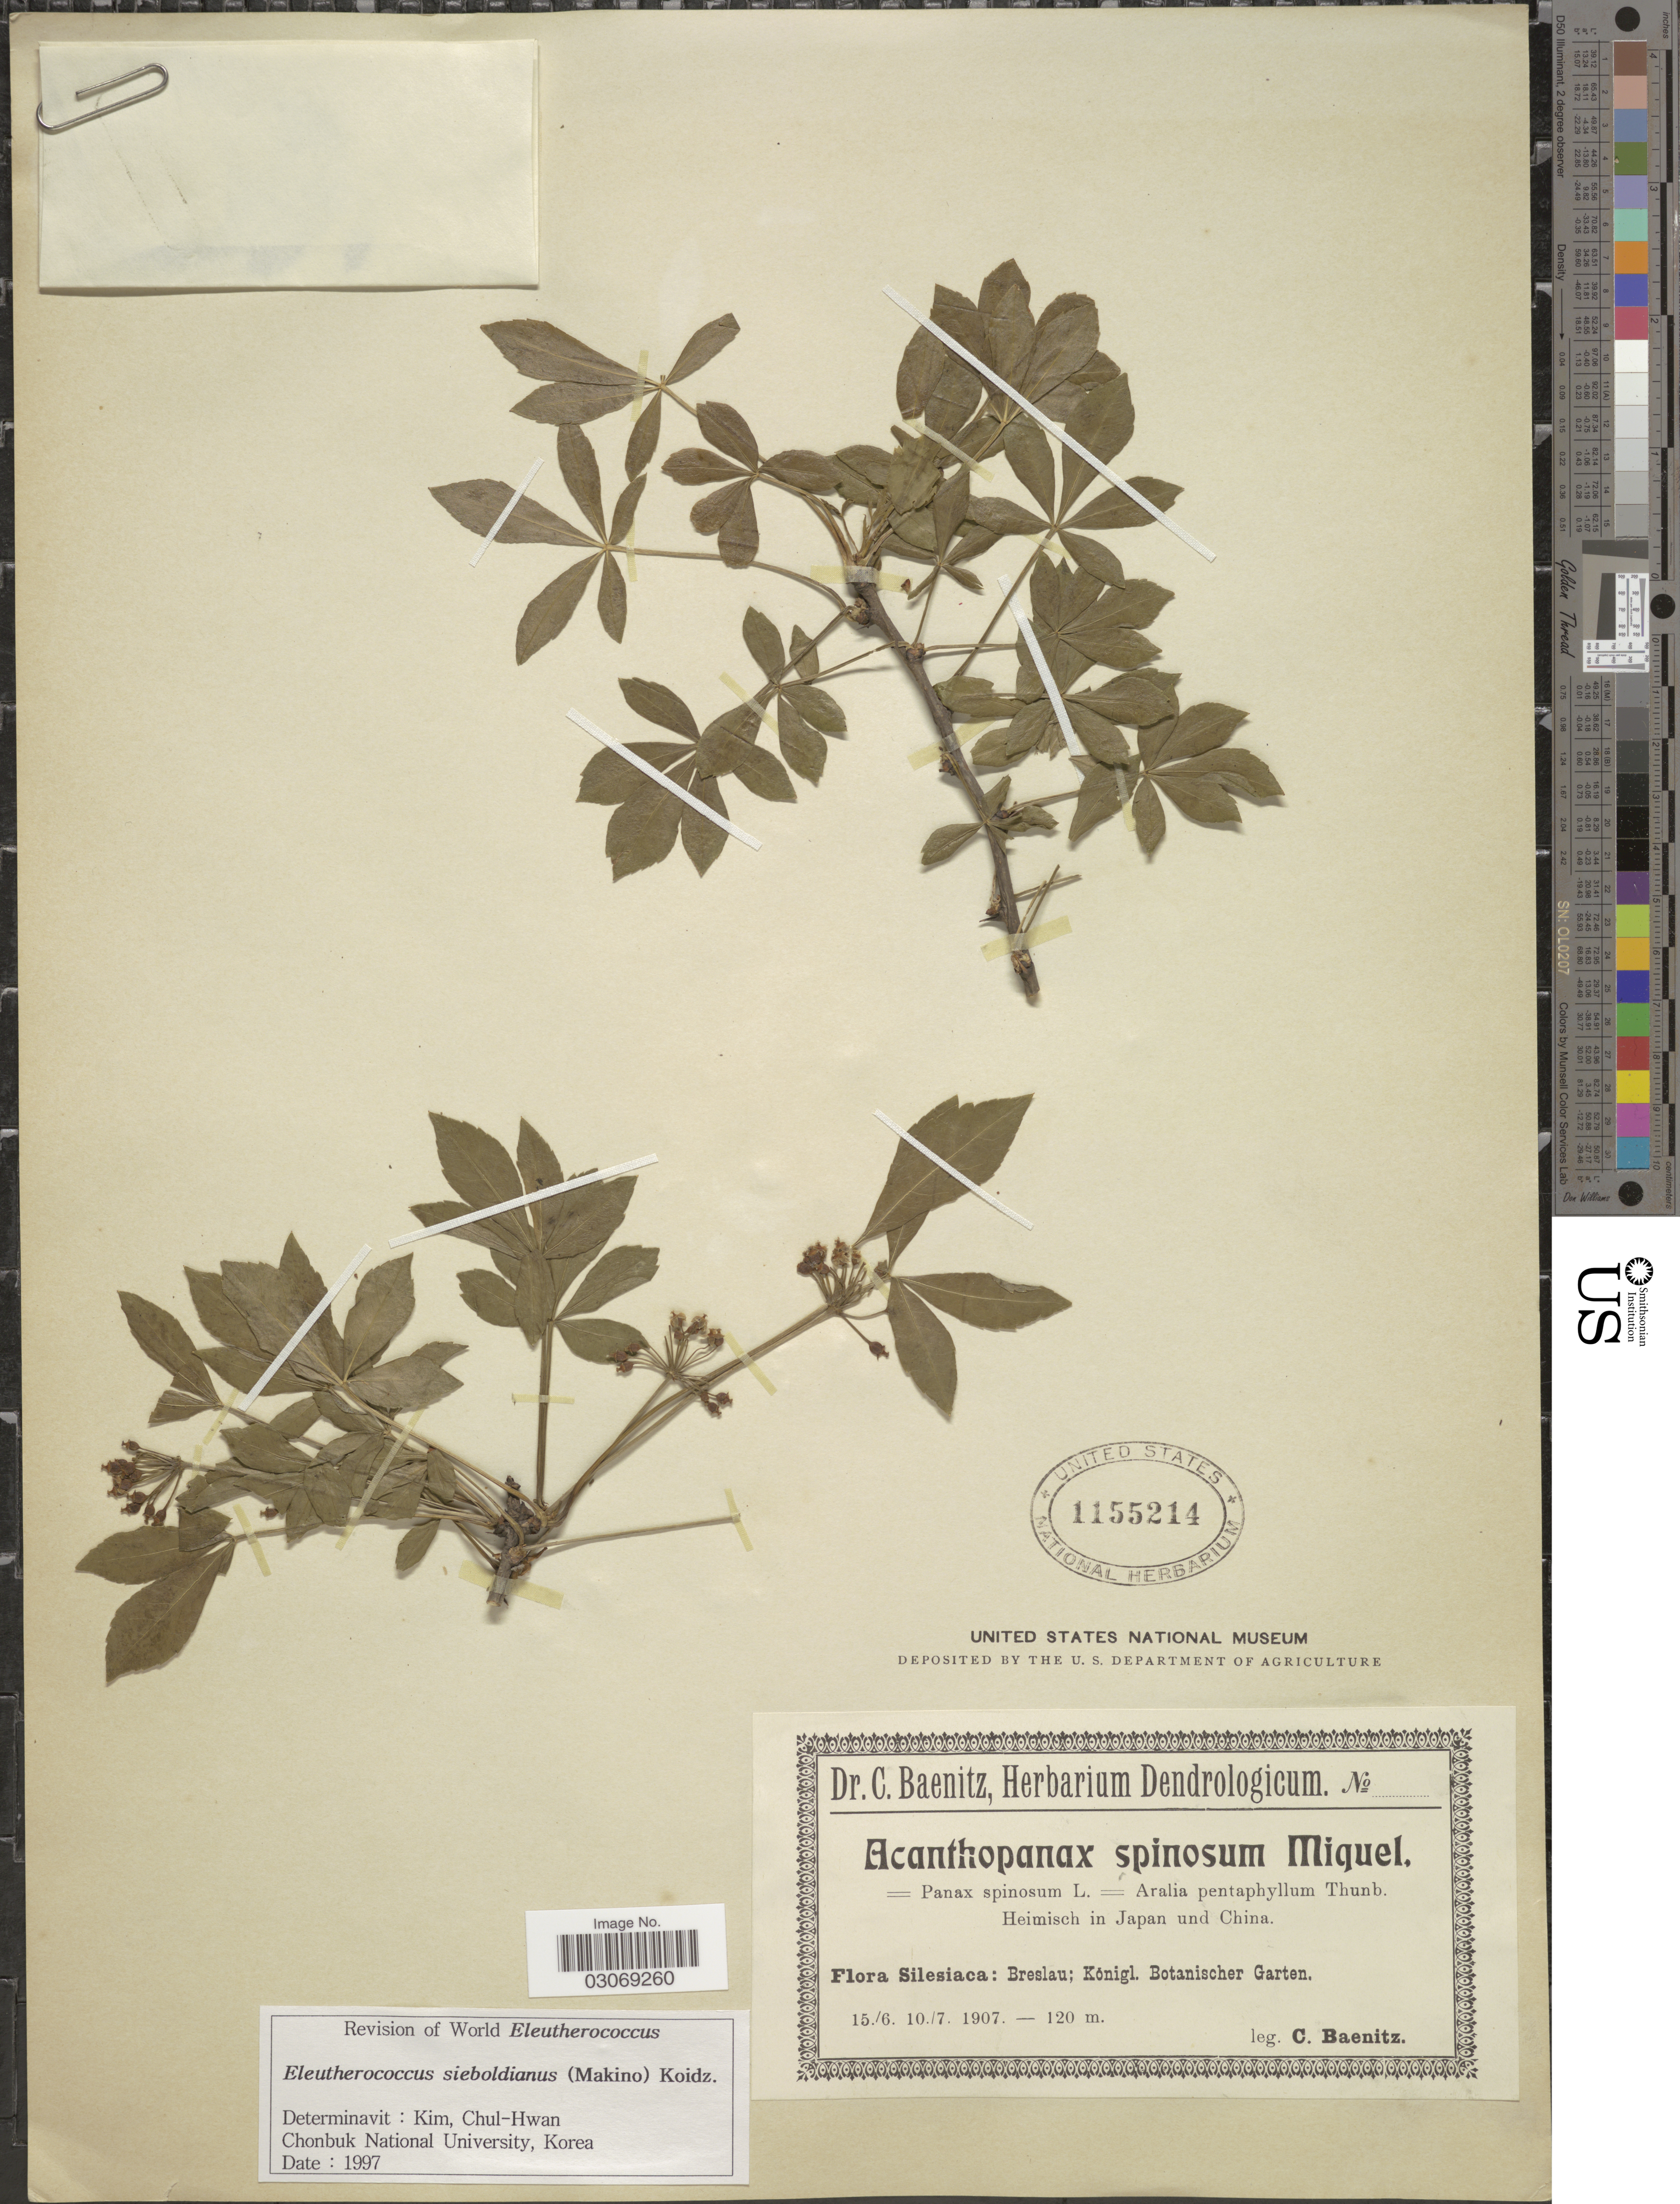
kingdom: Plantae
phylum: Tracheophyta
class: Magnoliopsida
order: Apiales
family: Araliaceae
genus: Eleutherococcus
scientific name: Eleutherococcus sieboldianus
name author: (Makino) Koidz.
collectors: C. G. Baenitz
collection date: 1907-06-15/1907-07-10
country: Poland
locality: Silesiaca: Breslau; Königl. Botanischer Garten.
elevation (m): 120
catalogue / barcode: US 1155241